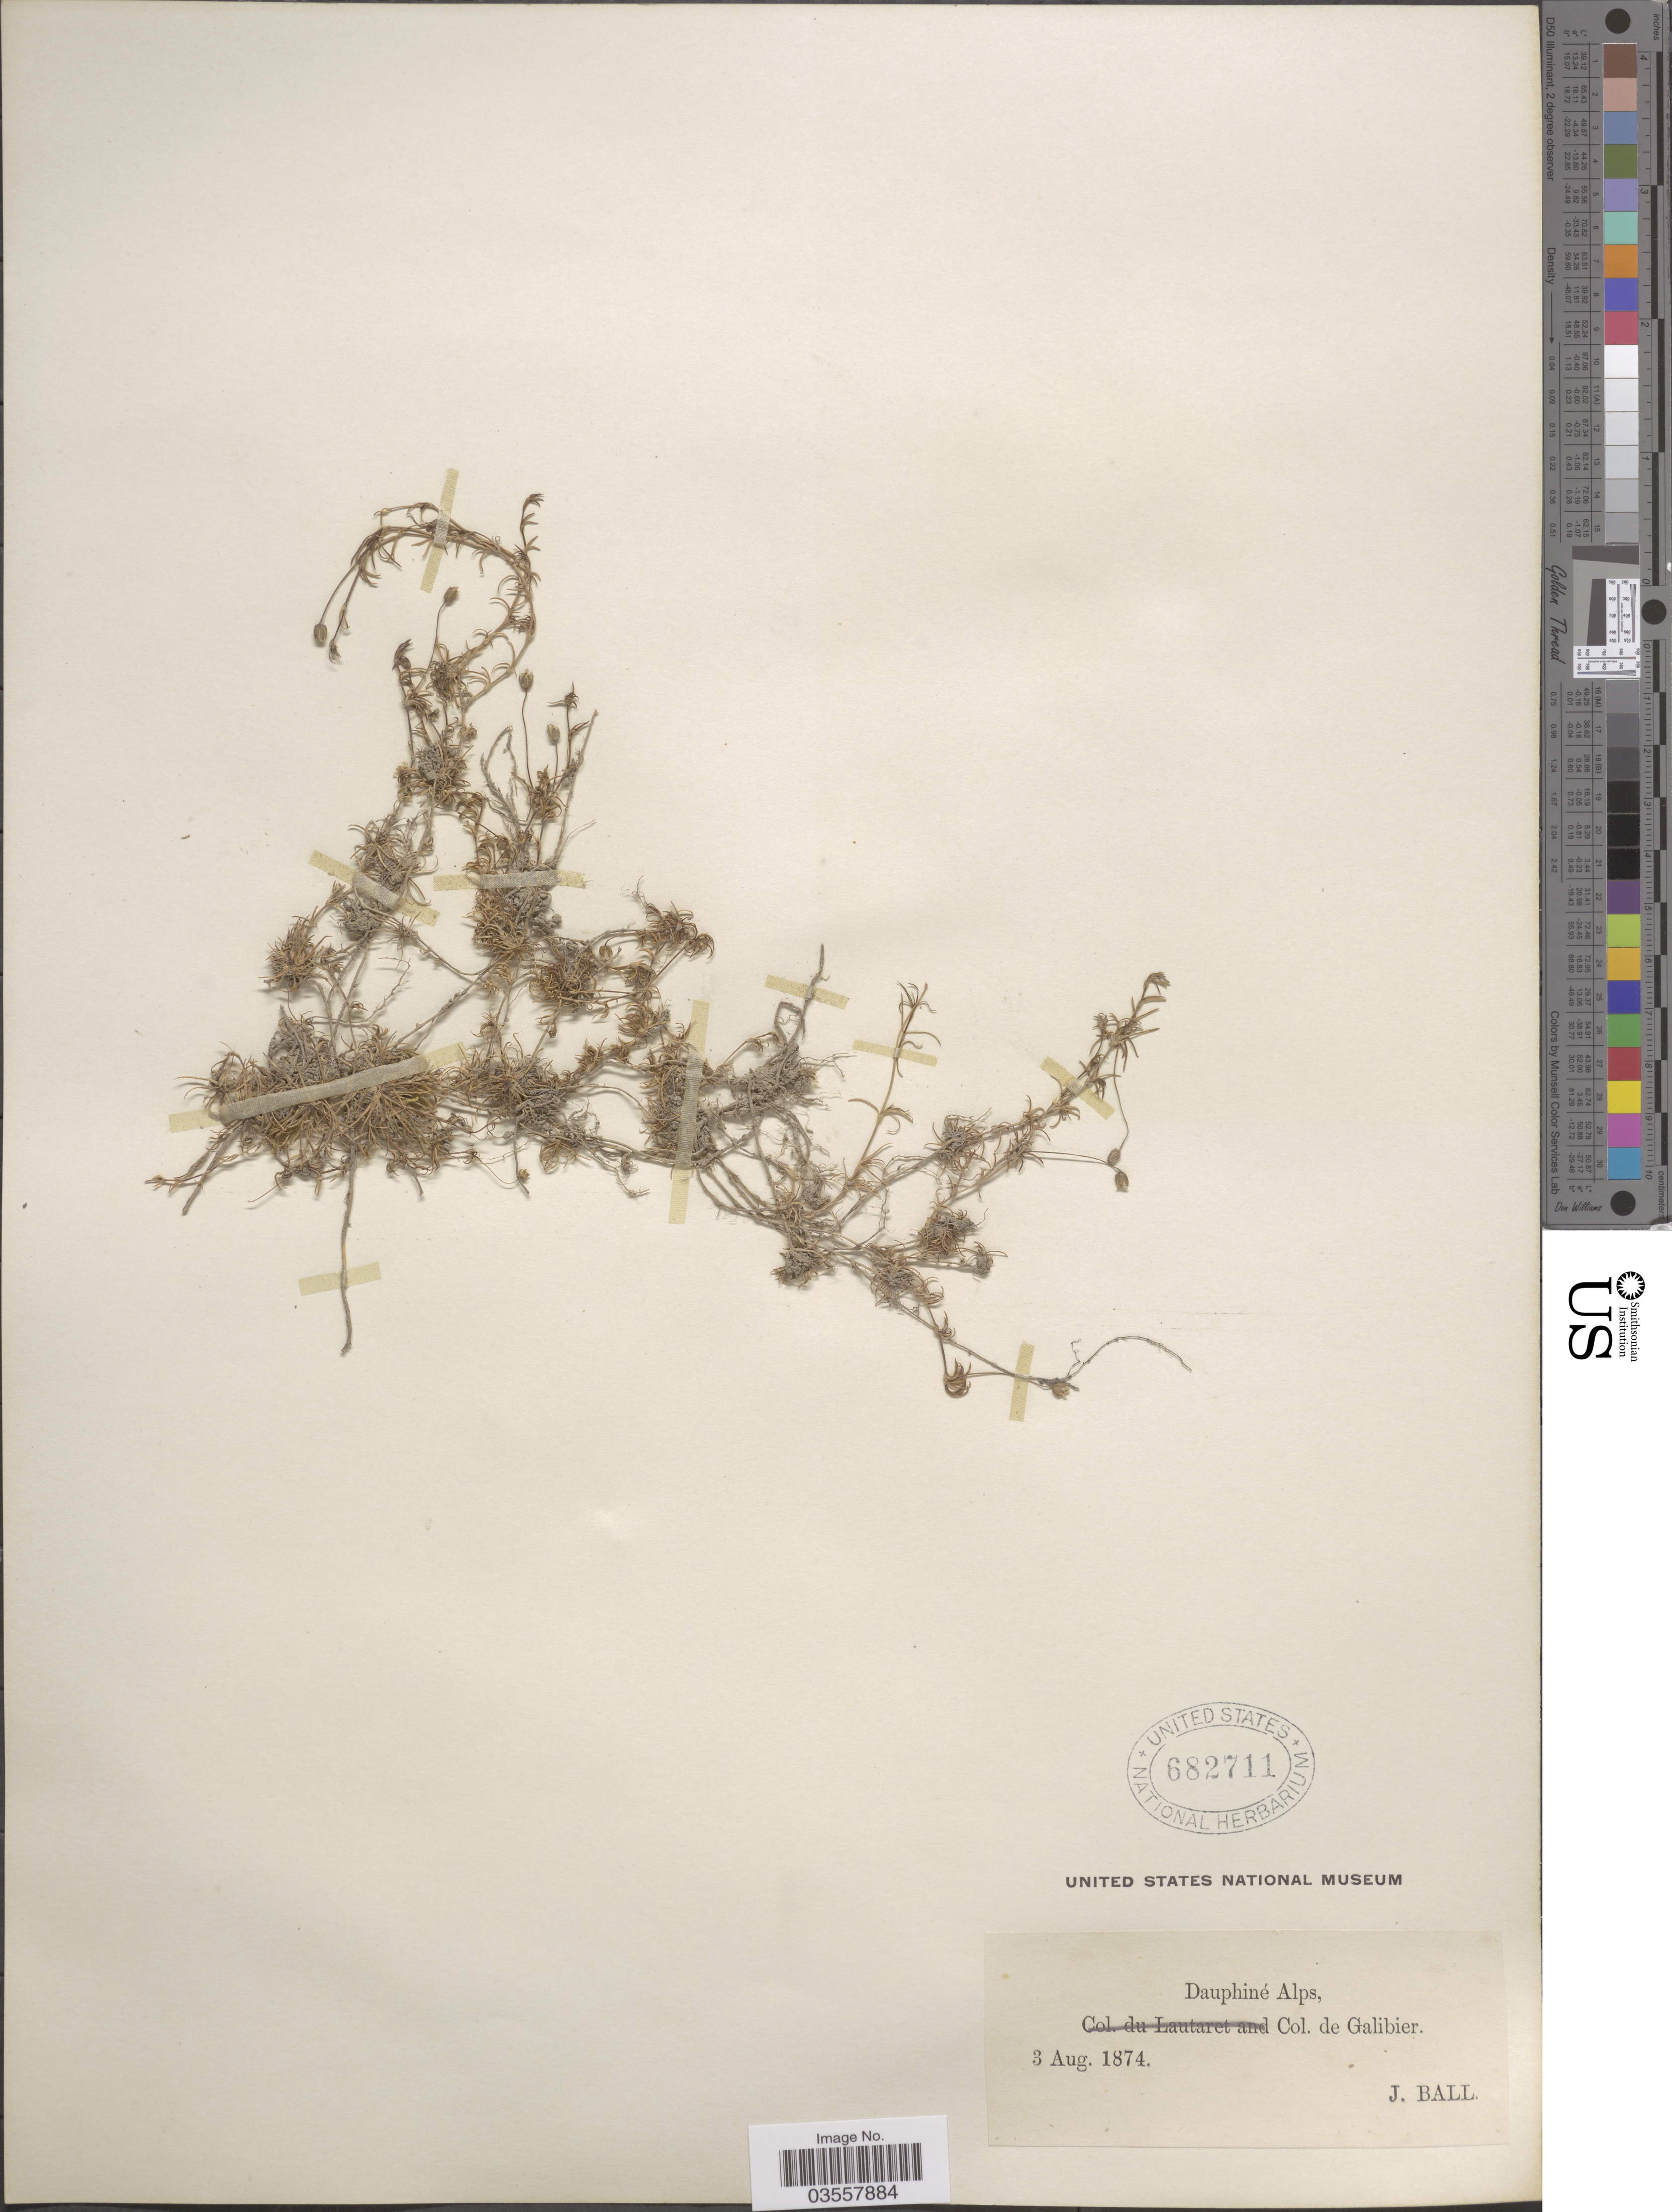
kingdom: Plantae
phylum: Tracheophyta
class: Magnoliopsida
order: Caryophyllales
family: Caryophyllaceae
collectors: J. Ball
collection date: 1874-08-03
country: France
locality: Dauphiné Alps, Col. de Galibier.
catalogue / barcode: US 682711